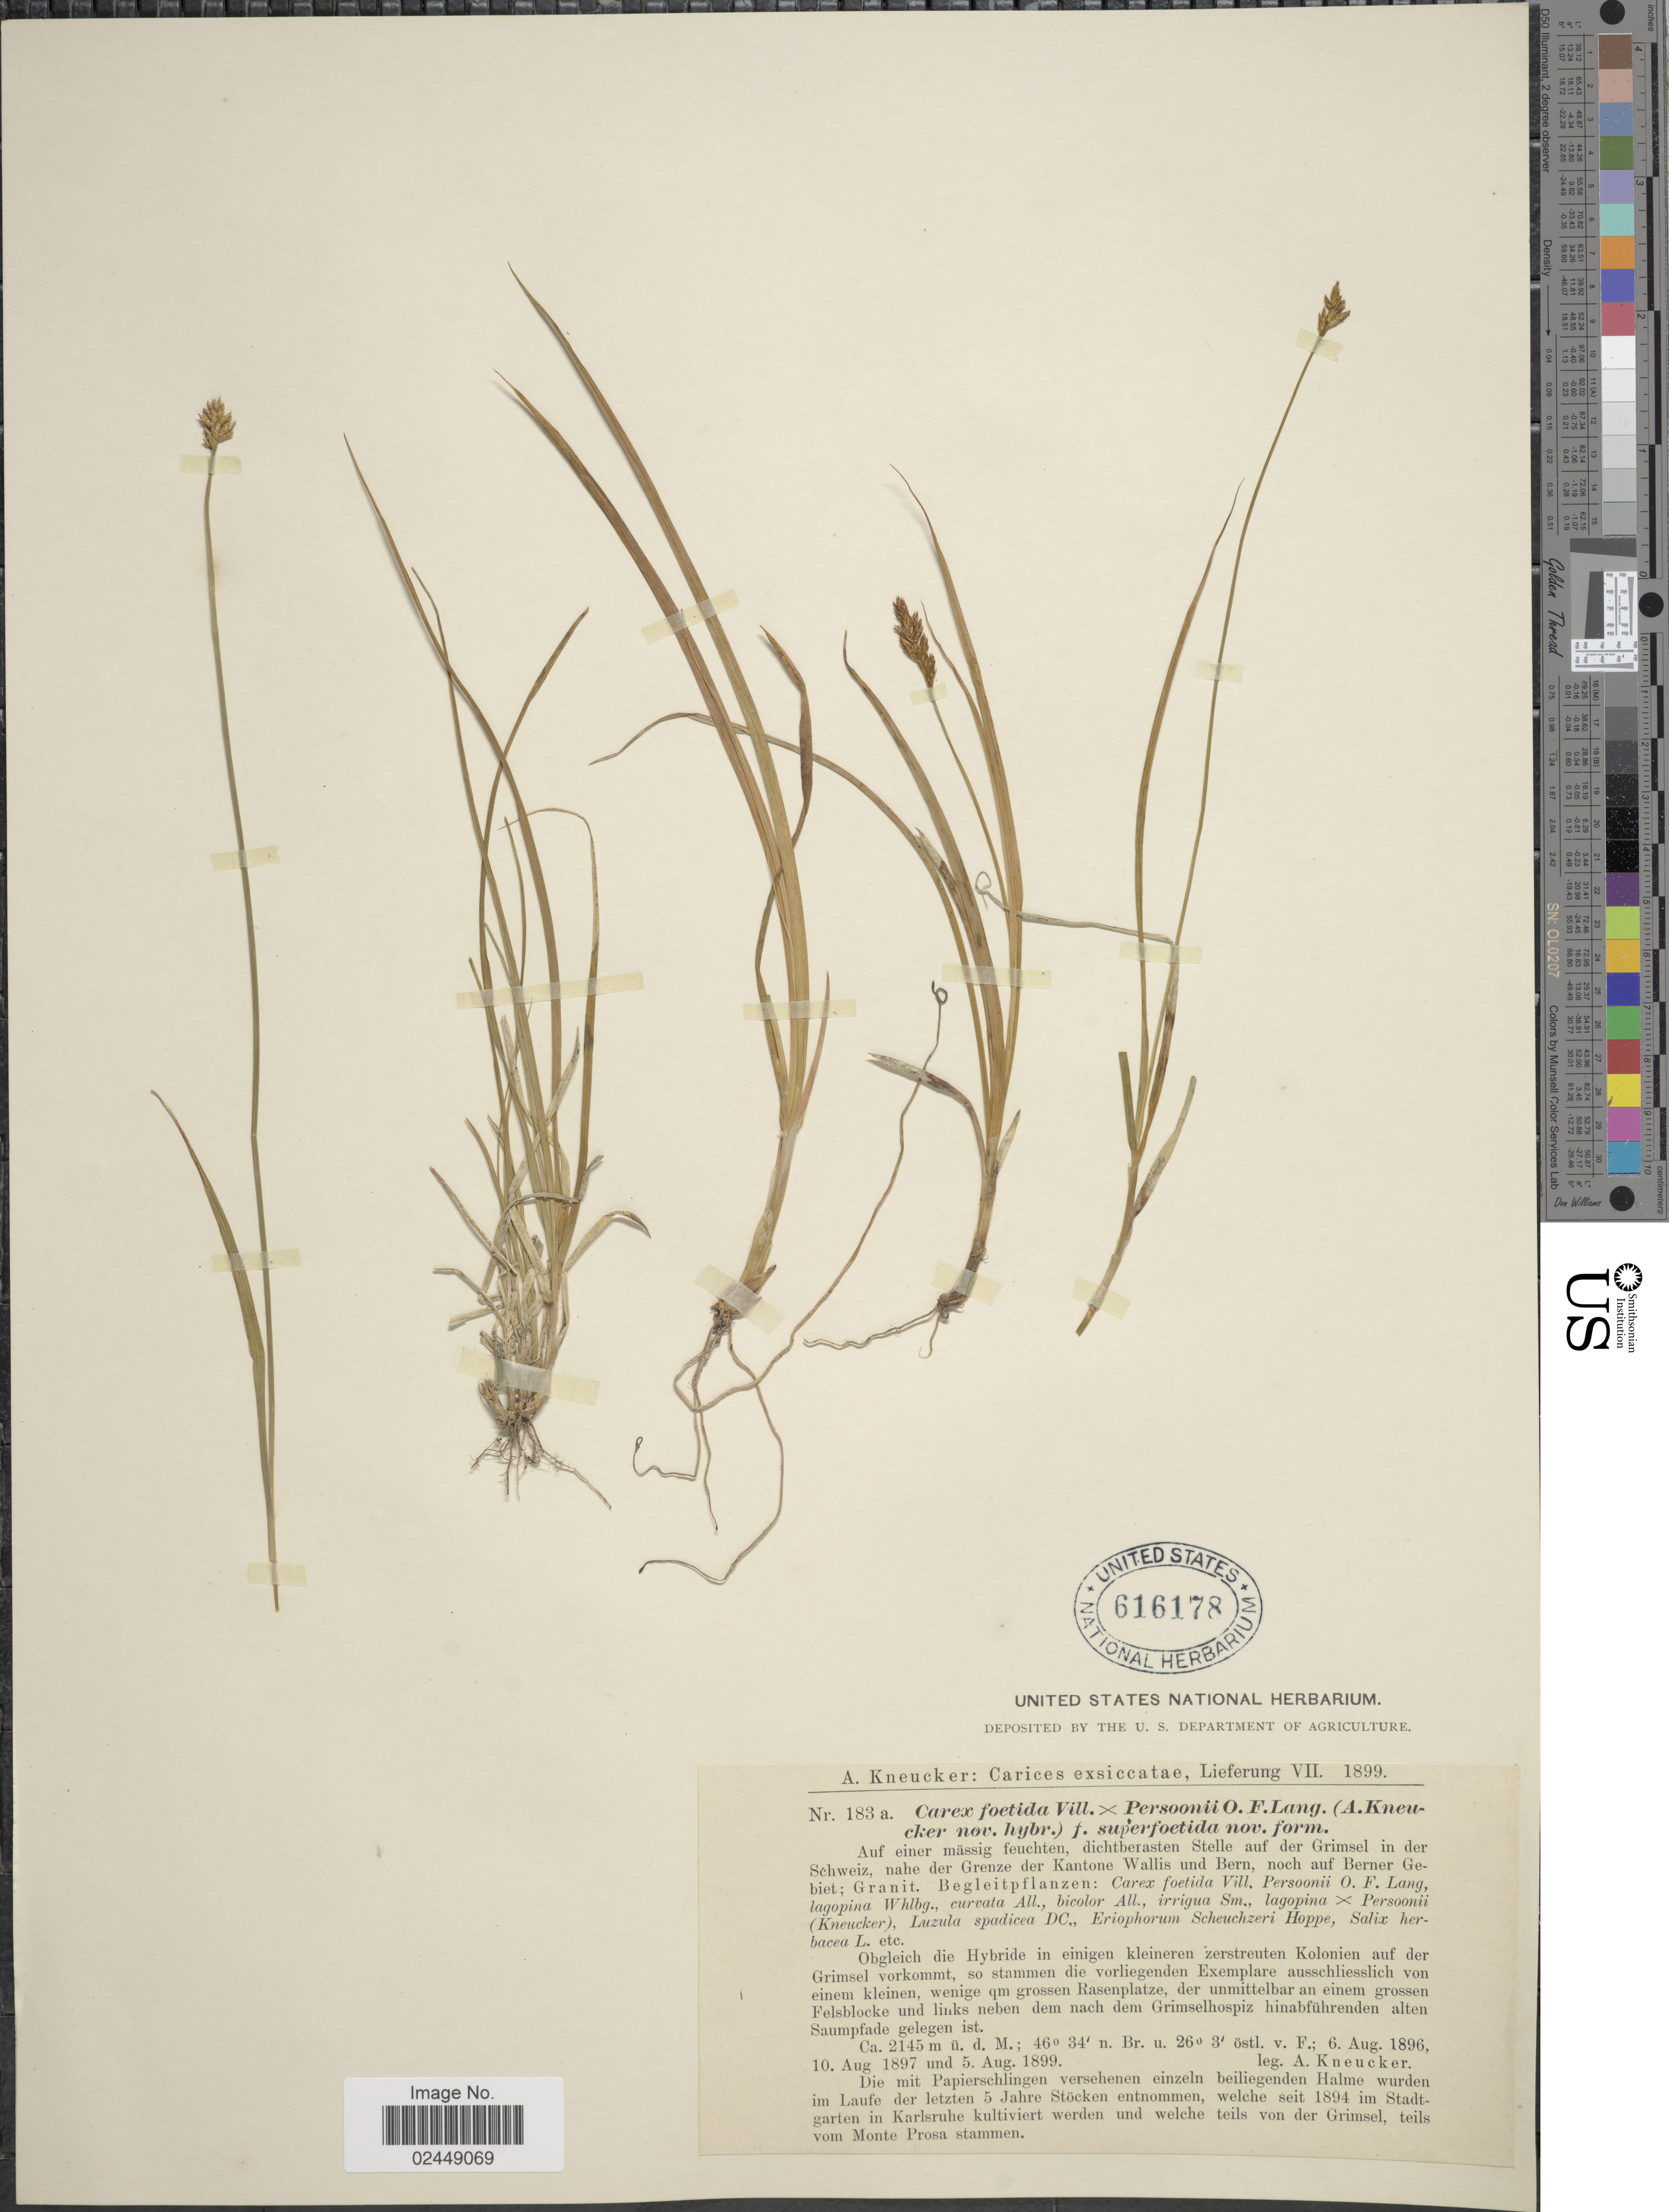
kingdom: Plantae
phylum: Tracheophyta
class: Liliopsida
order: Poales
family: Cyperaceae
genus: Carex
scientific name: Carex foetida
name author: All.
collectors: A. Kneucker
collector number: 183a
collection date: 1896-08-06/1899-08-05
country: Switzerland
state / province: Valais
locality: Aud einer mässig feuchten, dichtberasten Stelle auf der Grimsel in der Schweiz, nahe der Grenze der Kantone Wallis und Bern, noch auf Berner Gebiet; GRanit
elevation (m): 2145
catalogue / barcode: US 616178